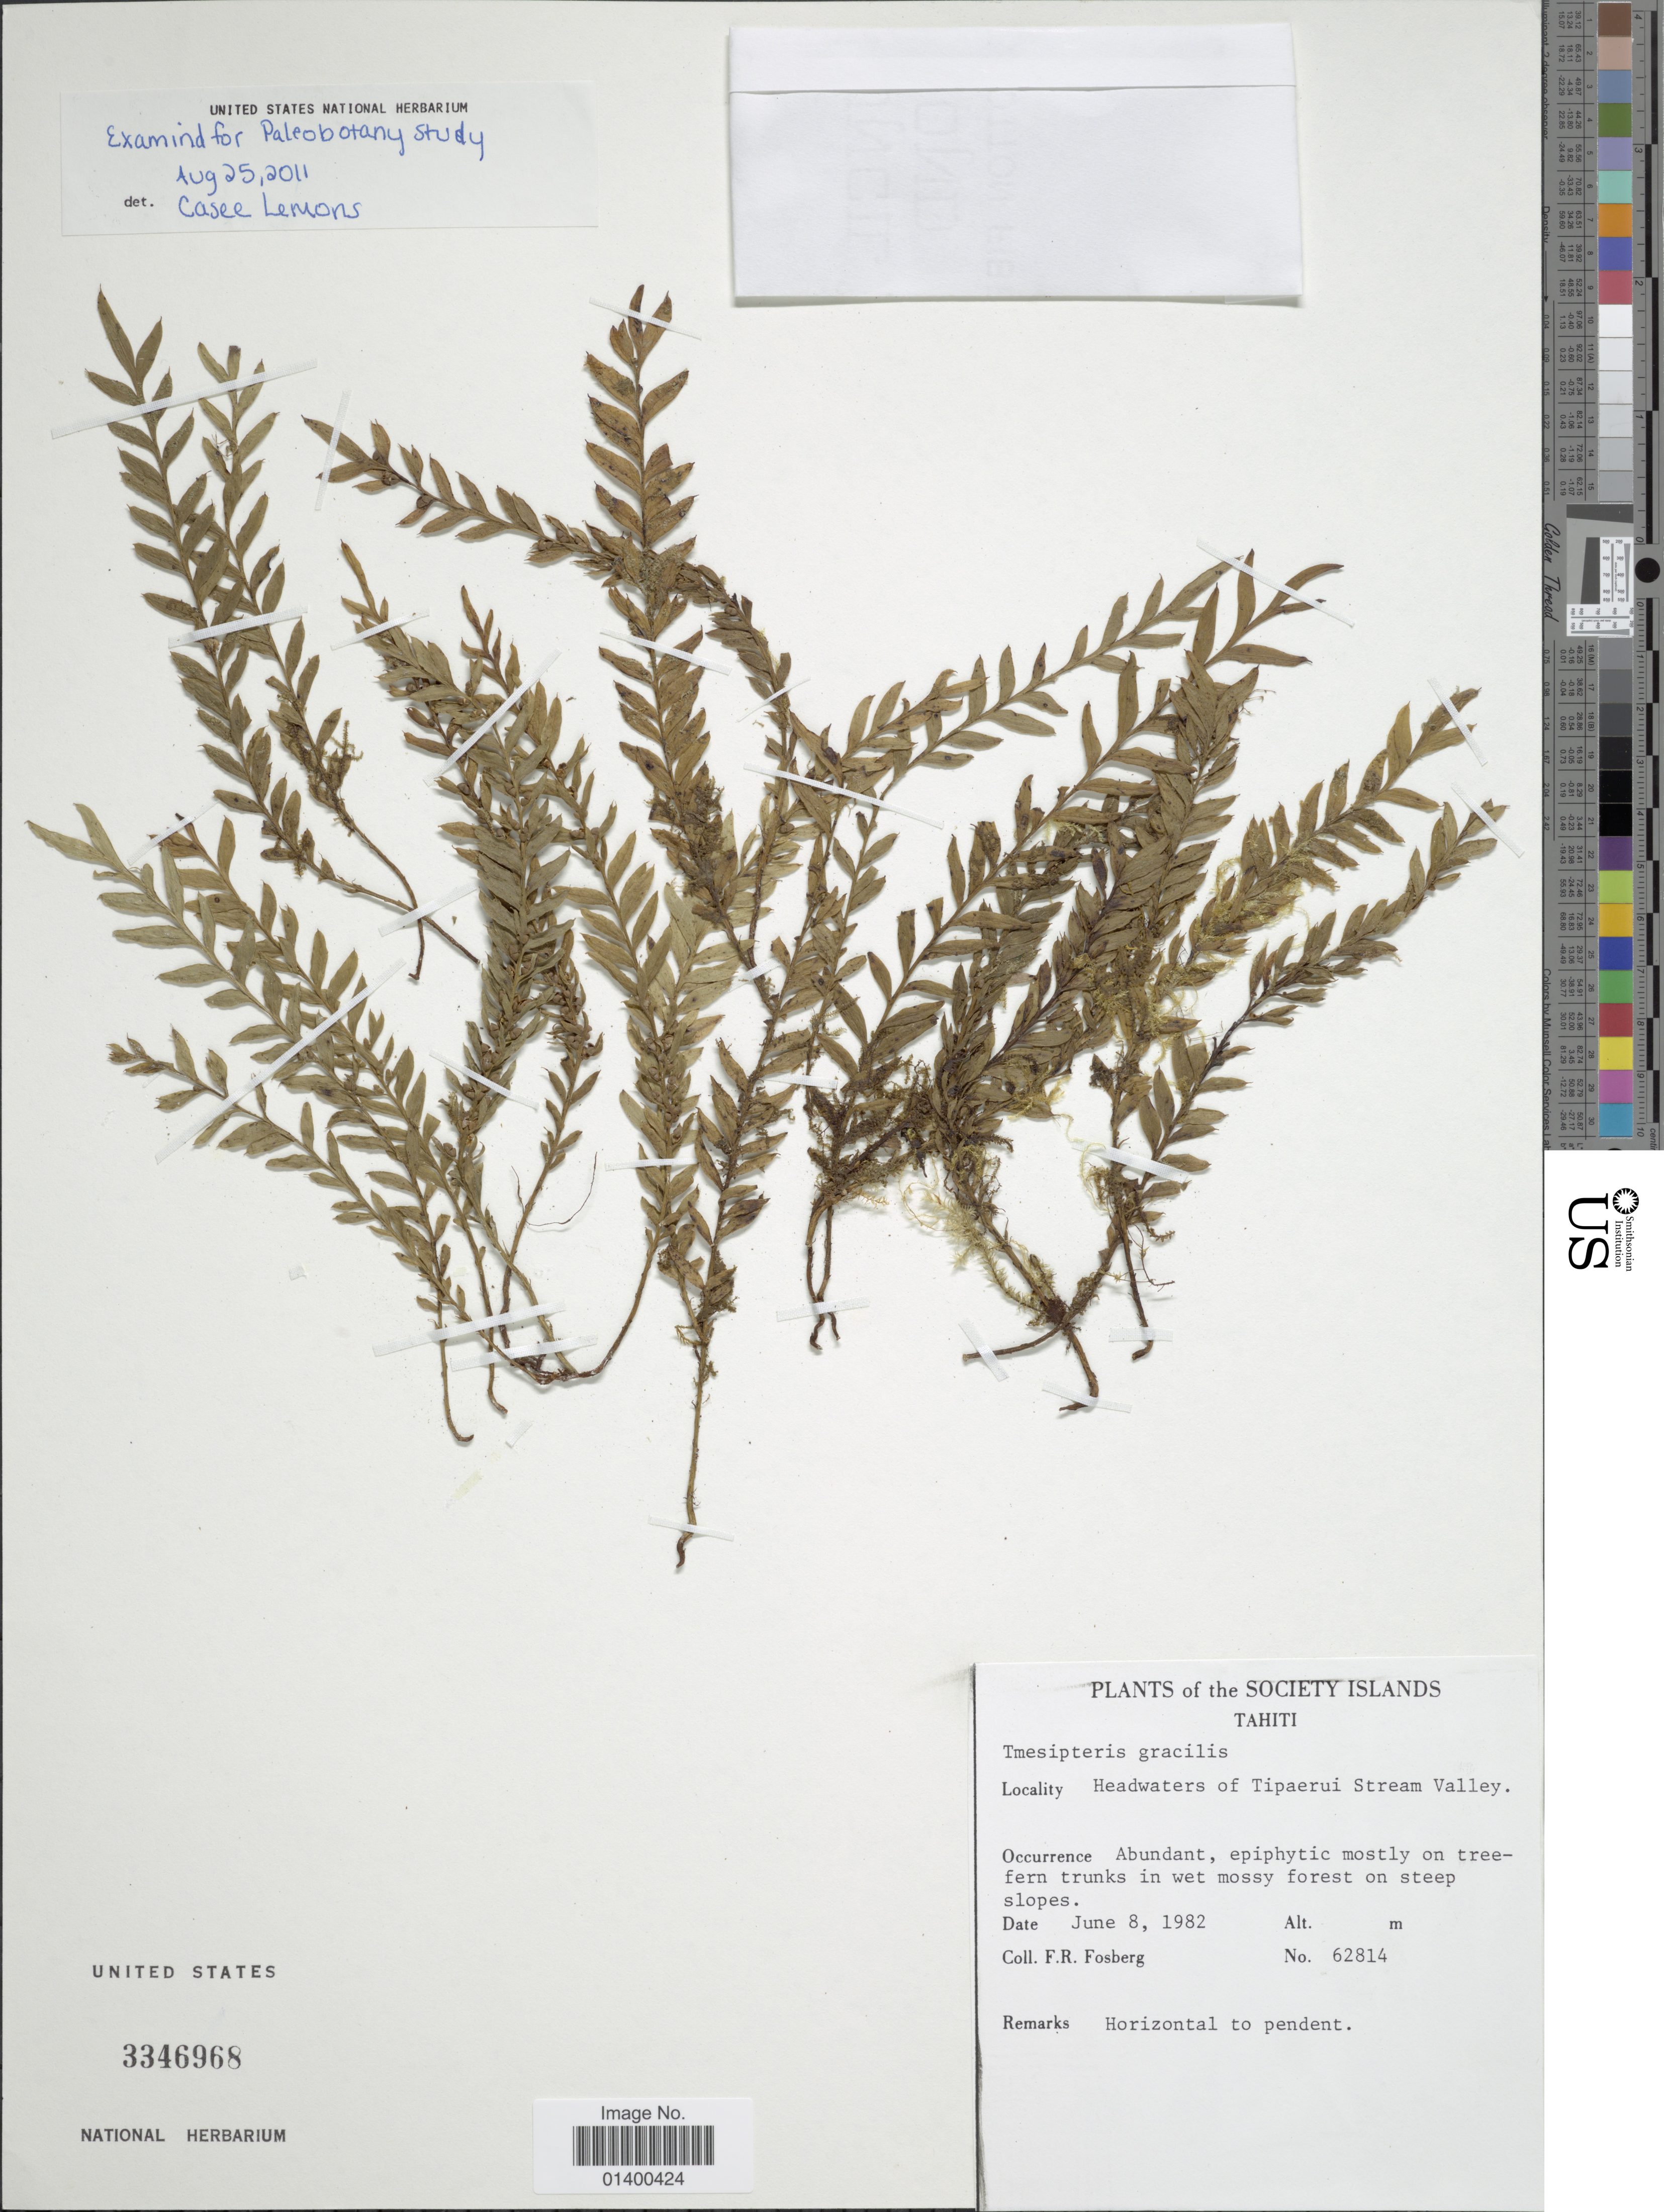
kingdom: Plantae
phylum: Tracheophyta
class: Polypodiopsida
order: Psilotales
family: Psilotaceae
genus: Tmesipteris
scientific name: Tmesipteris gracilis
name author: Chinnock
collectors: F. R. Fosberg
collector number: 62814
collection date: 1982-06-08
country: French Polynesia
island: Tahiti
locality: Society Islands, Tahiti, headwaters of Tipaerui Stream Valley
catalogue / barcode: US 3346968